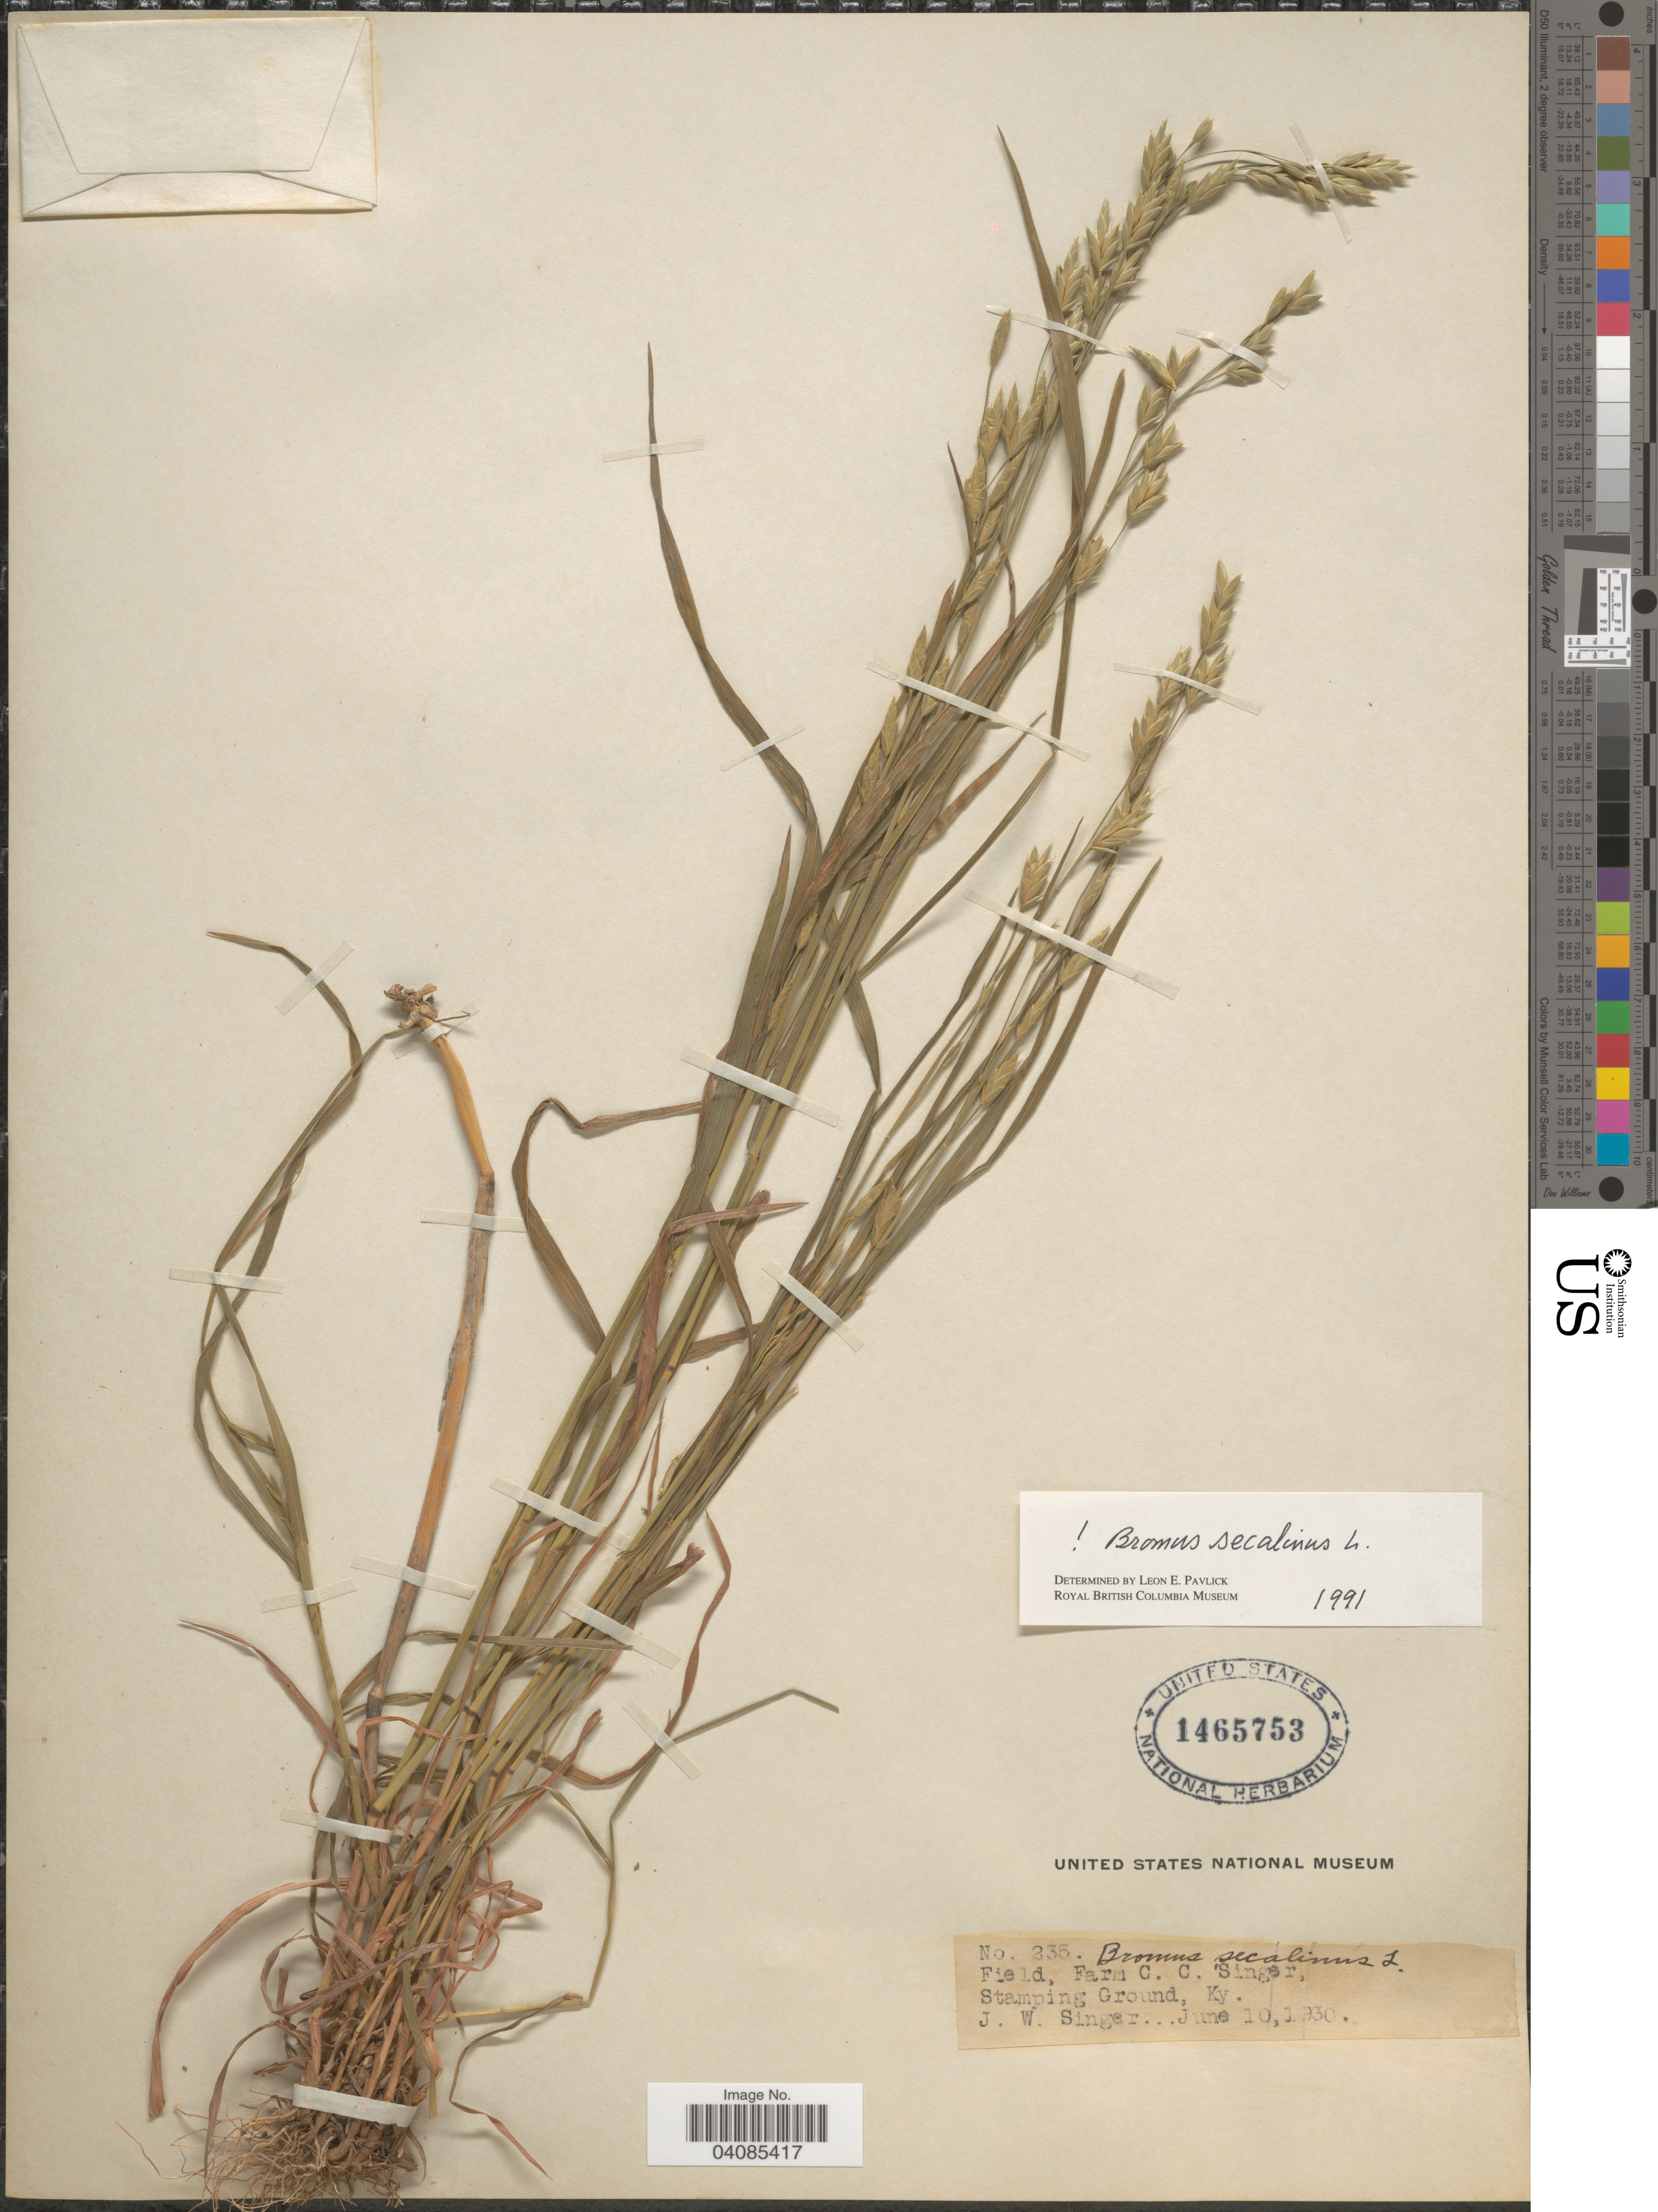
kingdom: Plantae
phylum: Tracheophyta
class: Liliopsida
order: Poales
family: Poaceae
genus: Bromus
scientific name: Bromus secalinus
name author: L.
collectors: J. EW. Singer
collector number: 235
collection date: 1930-06-10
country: United States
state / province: Kentucky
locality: Field, Farm C. C. Singer, Stamping Ground.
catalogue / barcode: US 1465753